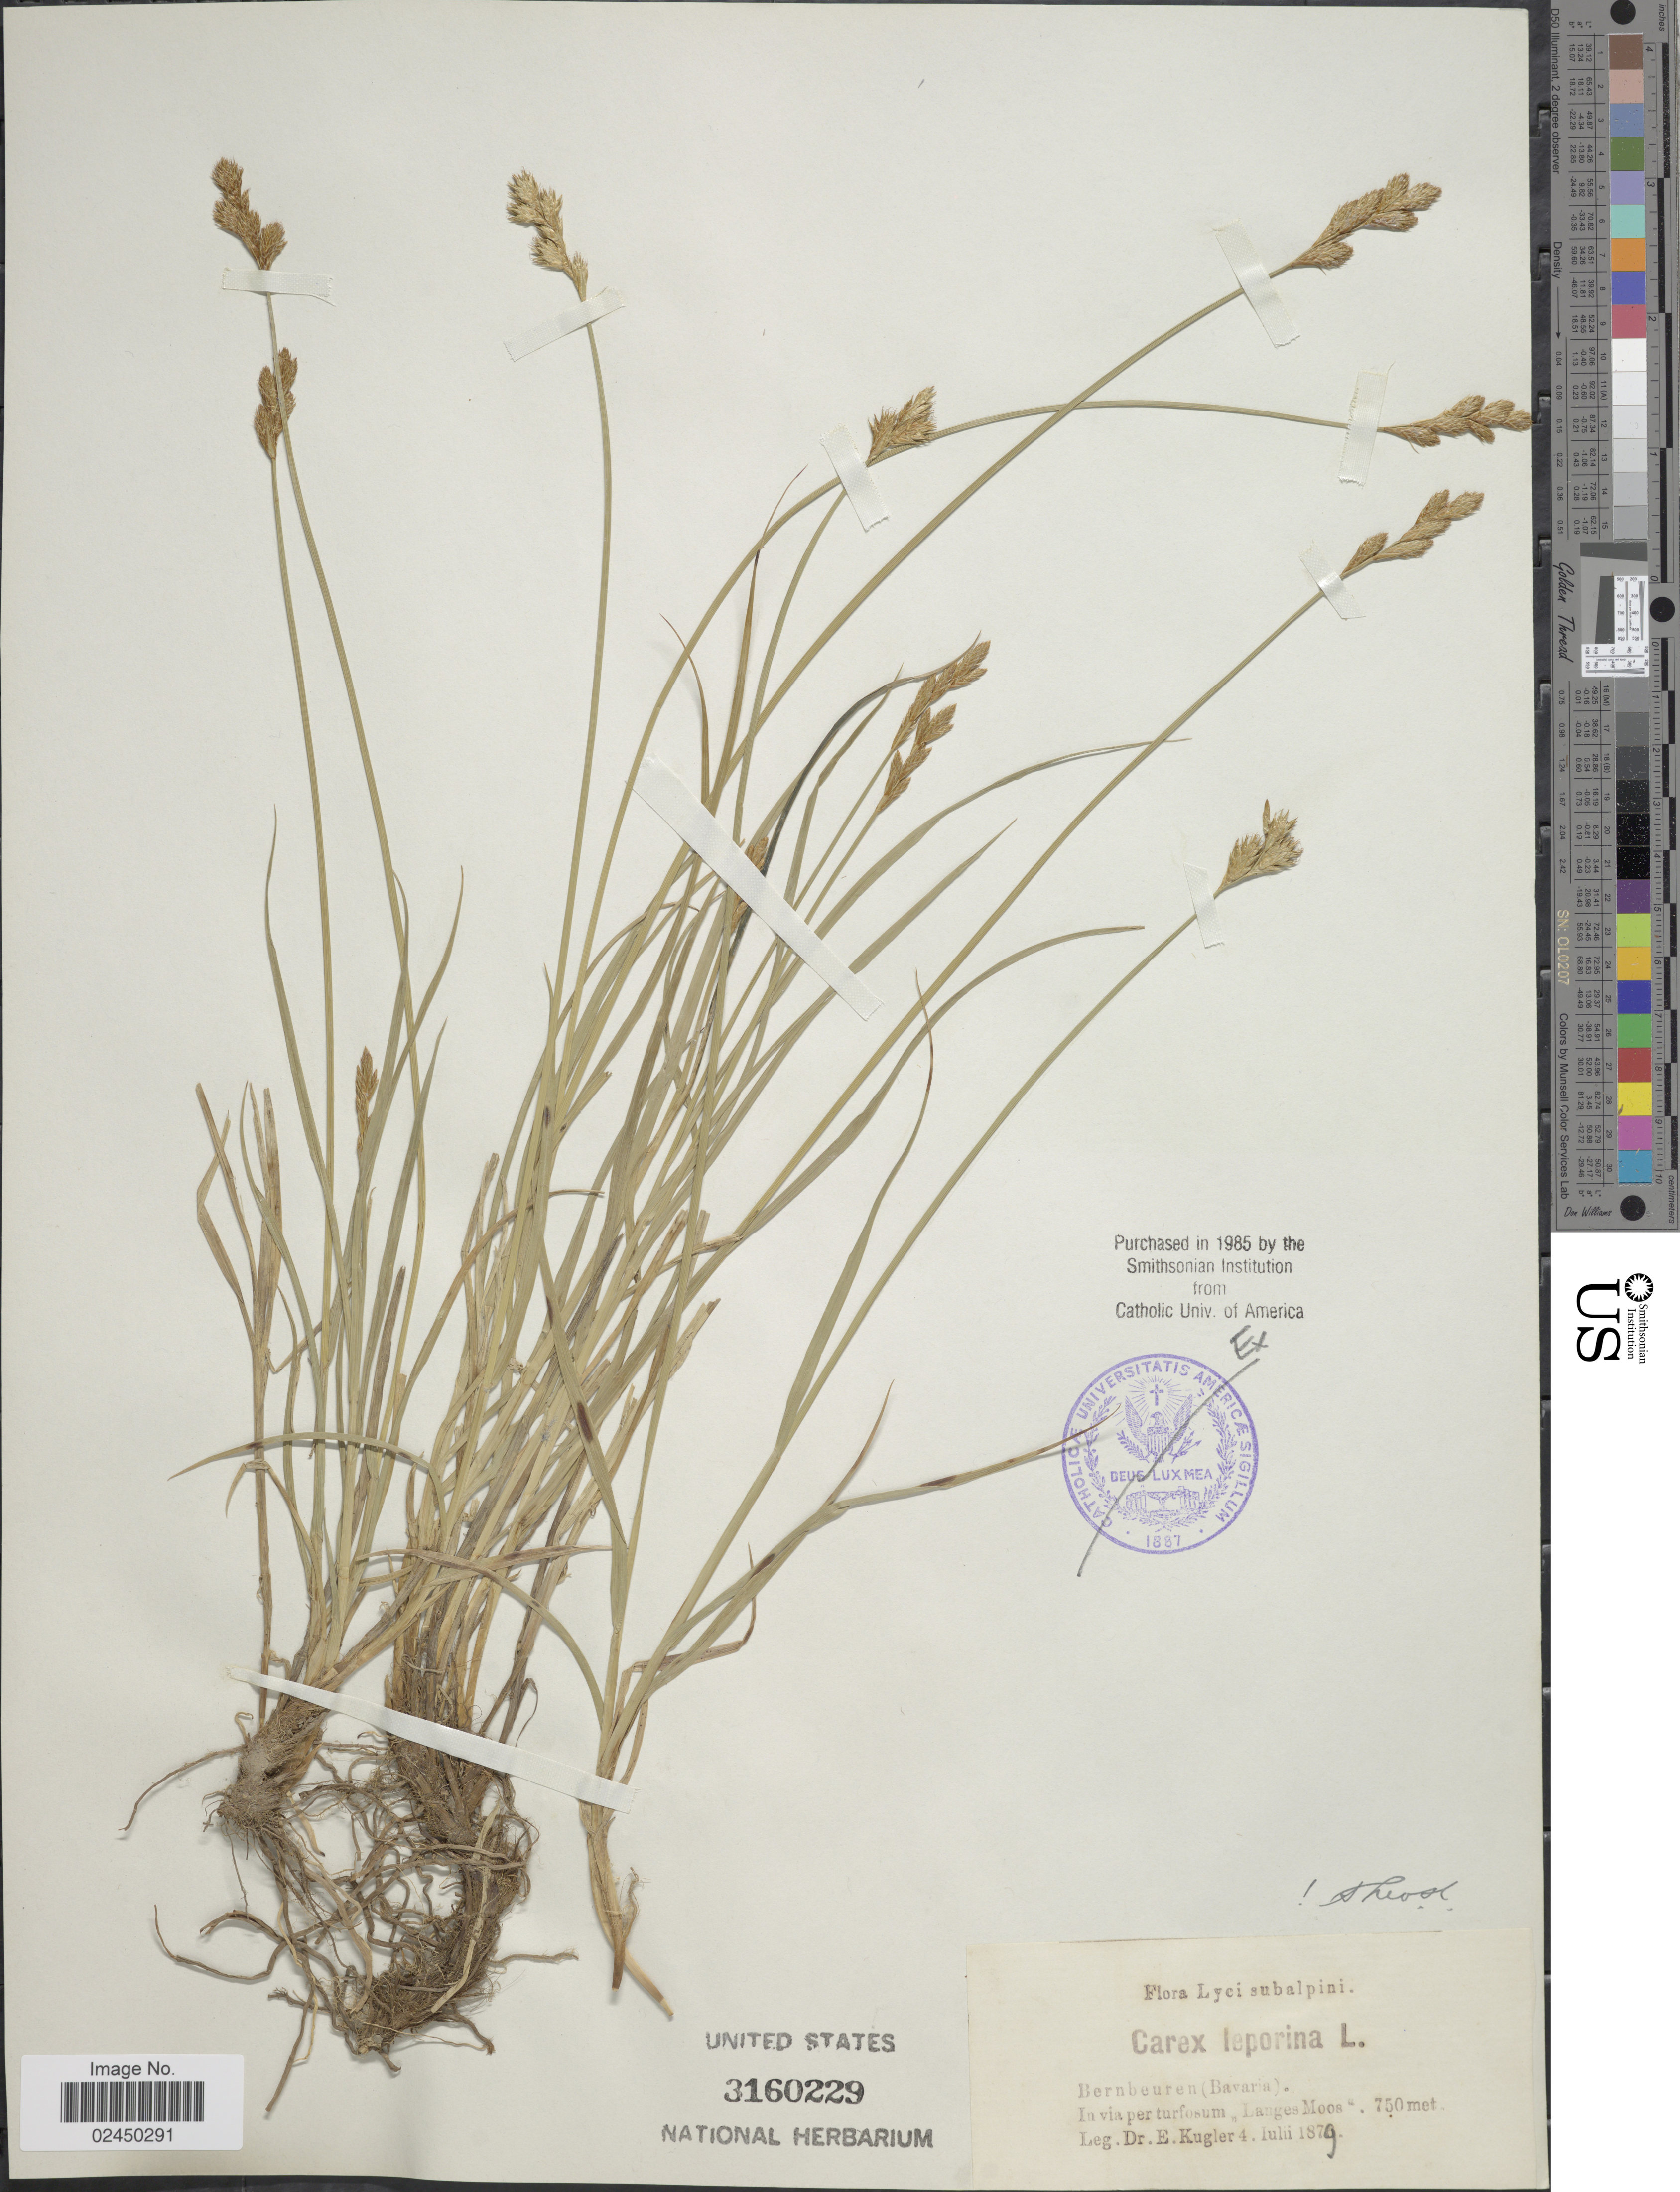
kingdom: Plantae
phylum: Tracheophyta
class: Liliopsida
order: Poales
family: Cyperaceae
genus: Carex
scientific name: Carex leporina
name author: L.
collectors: E. Kugler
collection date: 1879-07-04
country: Germany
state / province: Bayern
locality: Bernbeuren (Bavaria) Lyci subalpini, In via per turfosum, Langes Moos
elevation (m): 750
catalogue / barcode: US 3160229